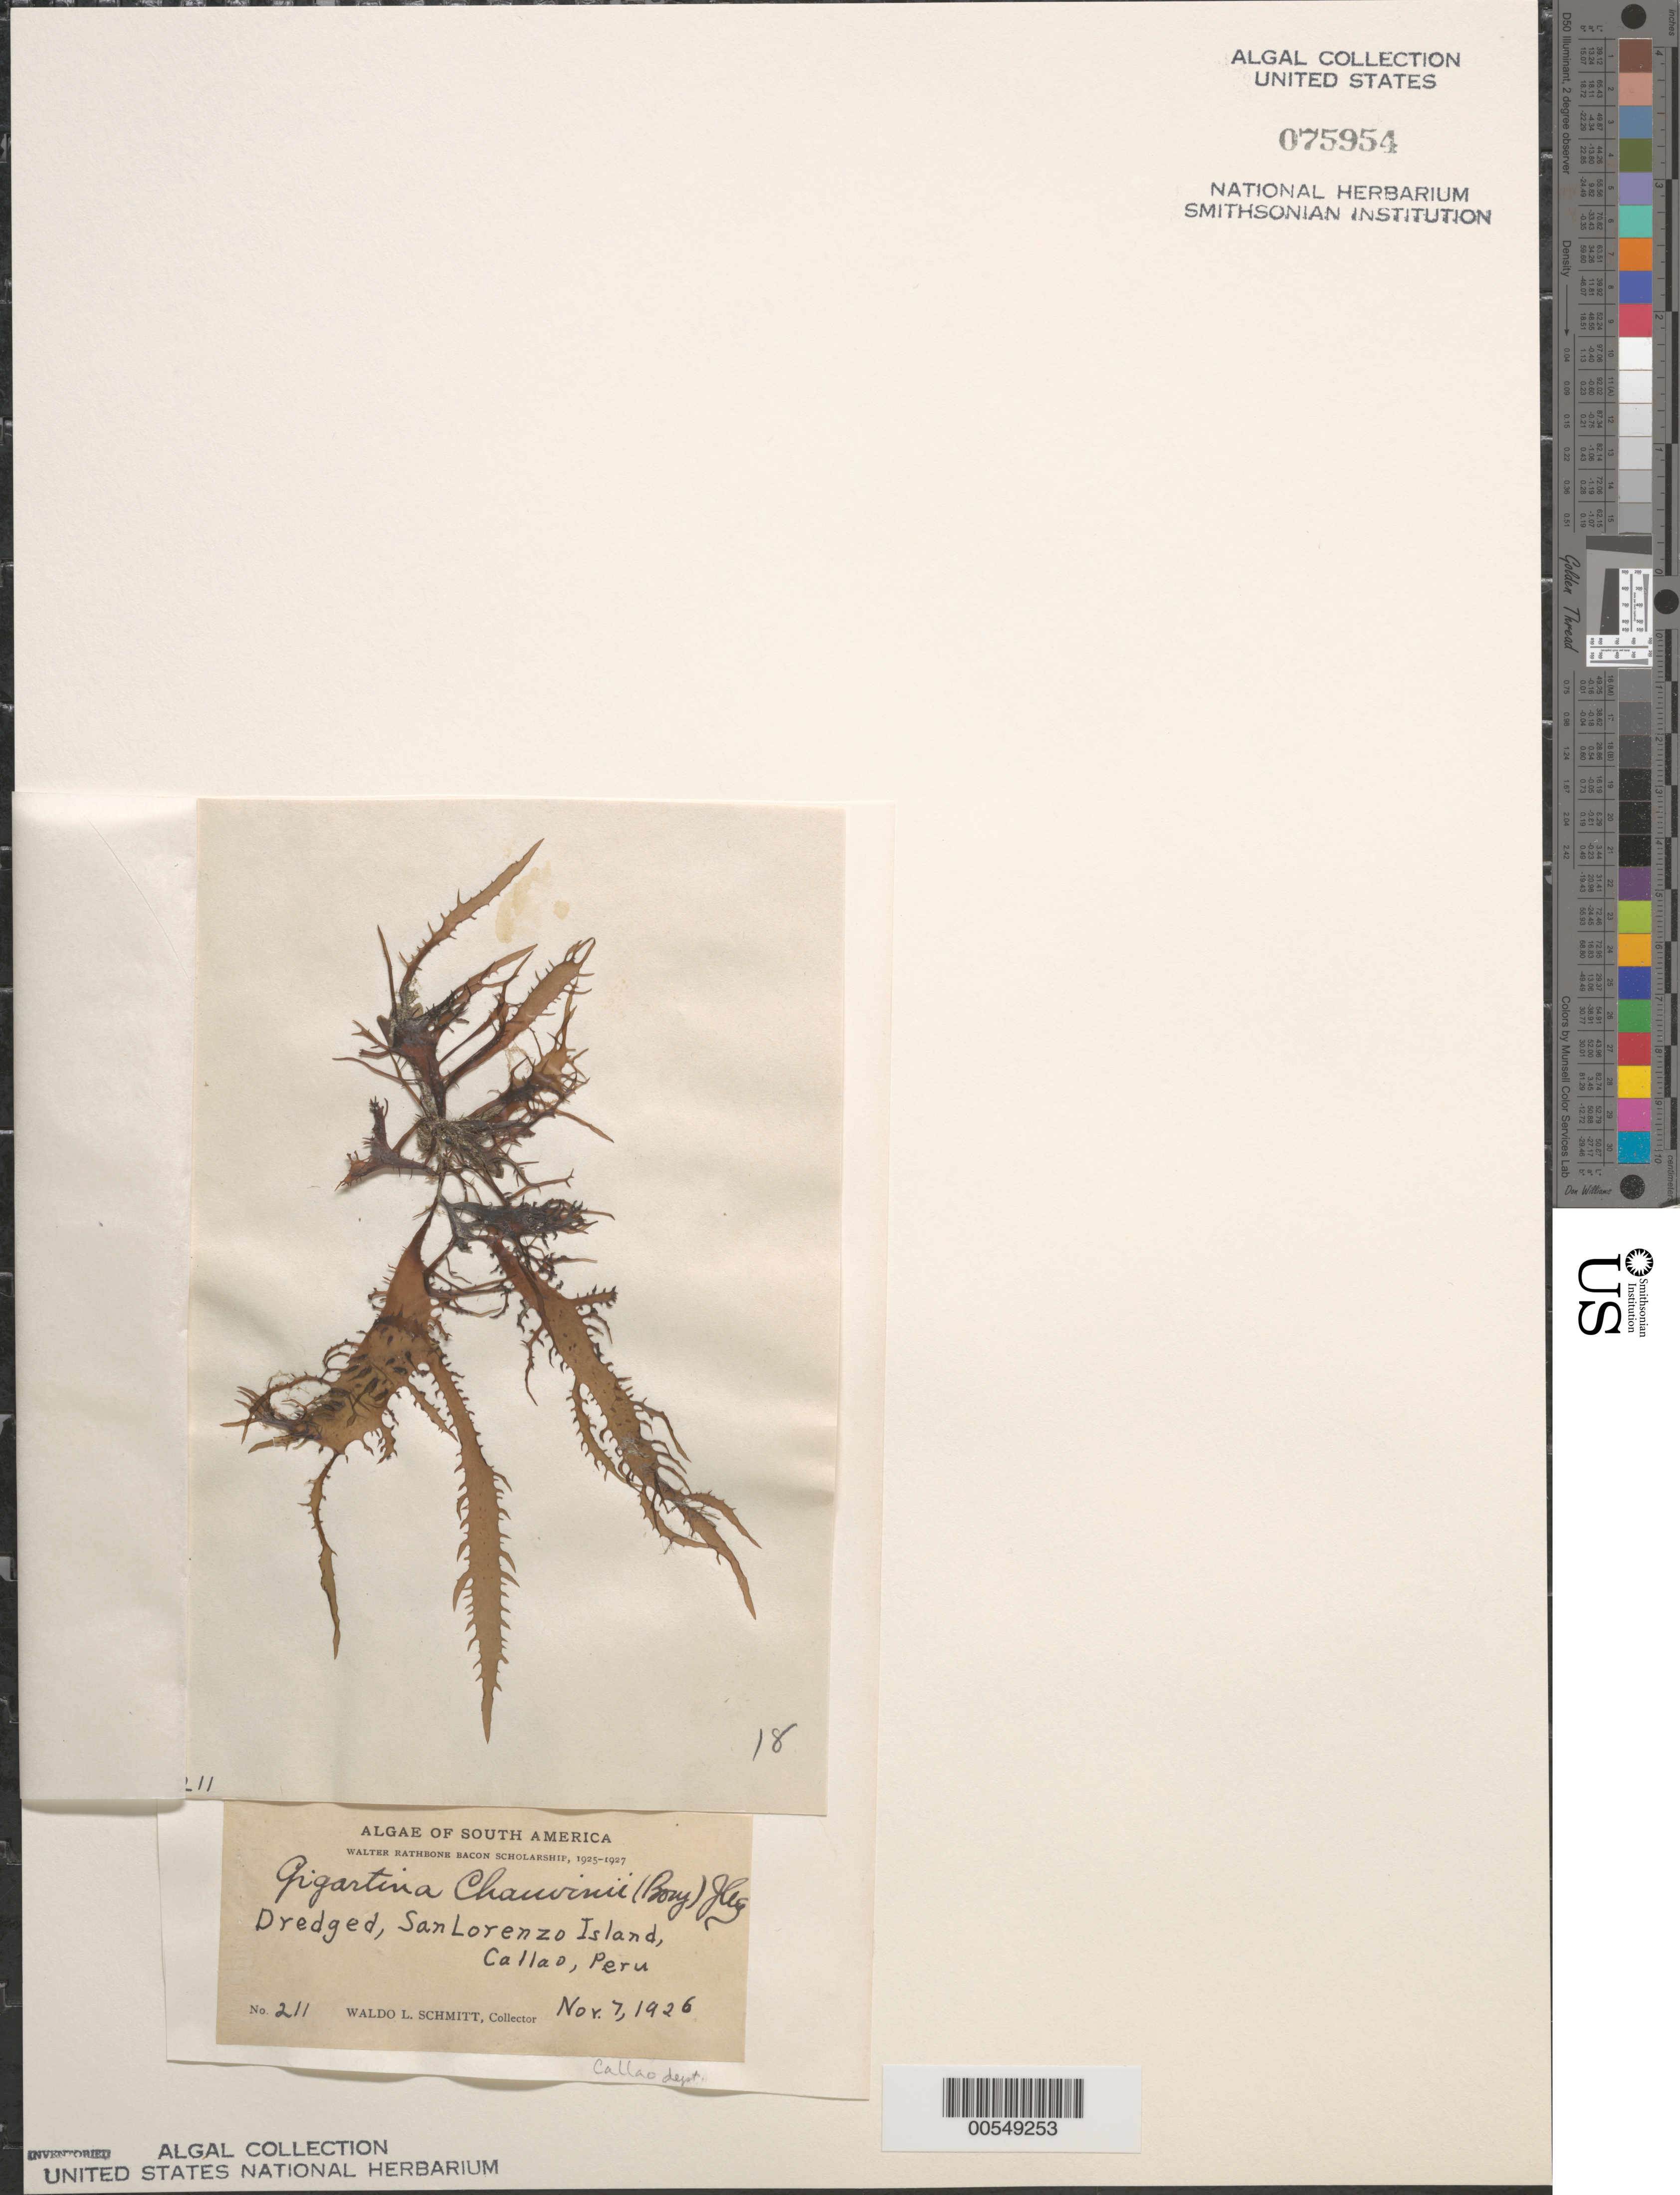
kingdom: Plantae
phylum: Rhodophyta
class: Florideophyceae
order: Gigartinales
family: Gigartinaceae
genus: Chondracanthus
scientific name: Chondracanthus chauvinii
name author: (Bory) Kütz.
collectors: W. L. Schmitt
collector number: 211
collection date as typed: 07 Nov 1926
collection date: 1926-11-07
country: Peru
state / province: Callao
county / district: Callao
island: Isla San Lorenzo (San Lorenzo Island)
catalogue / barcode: US 75954